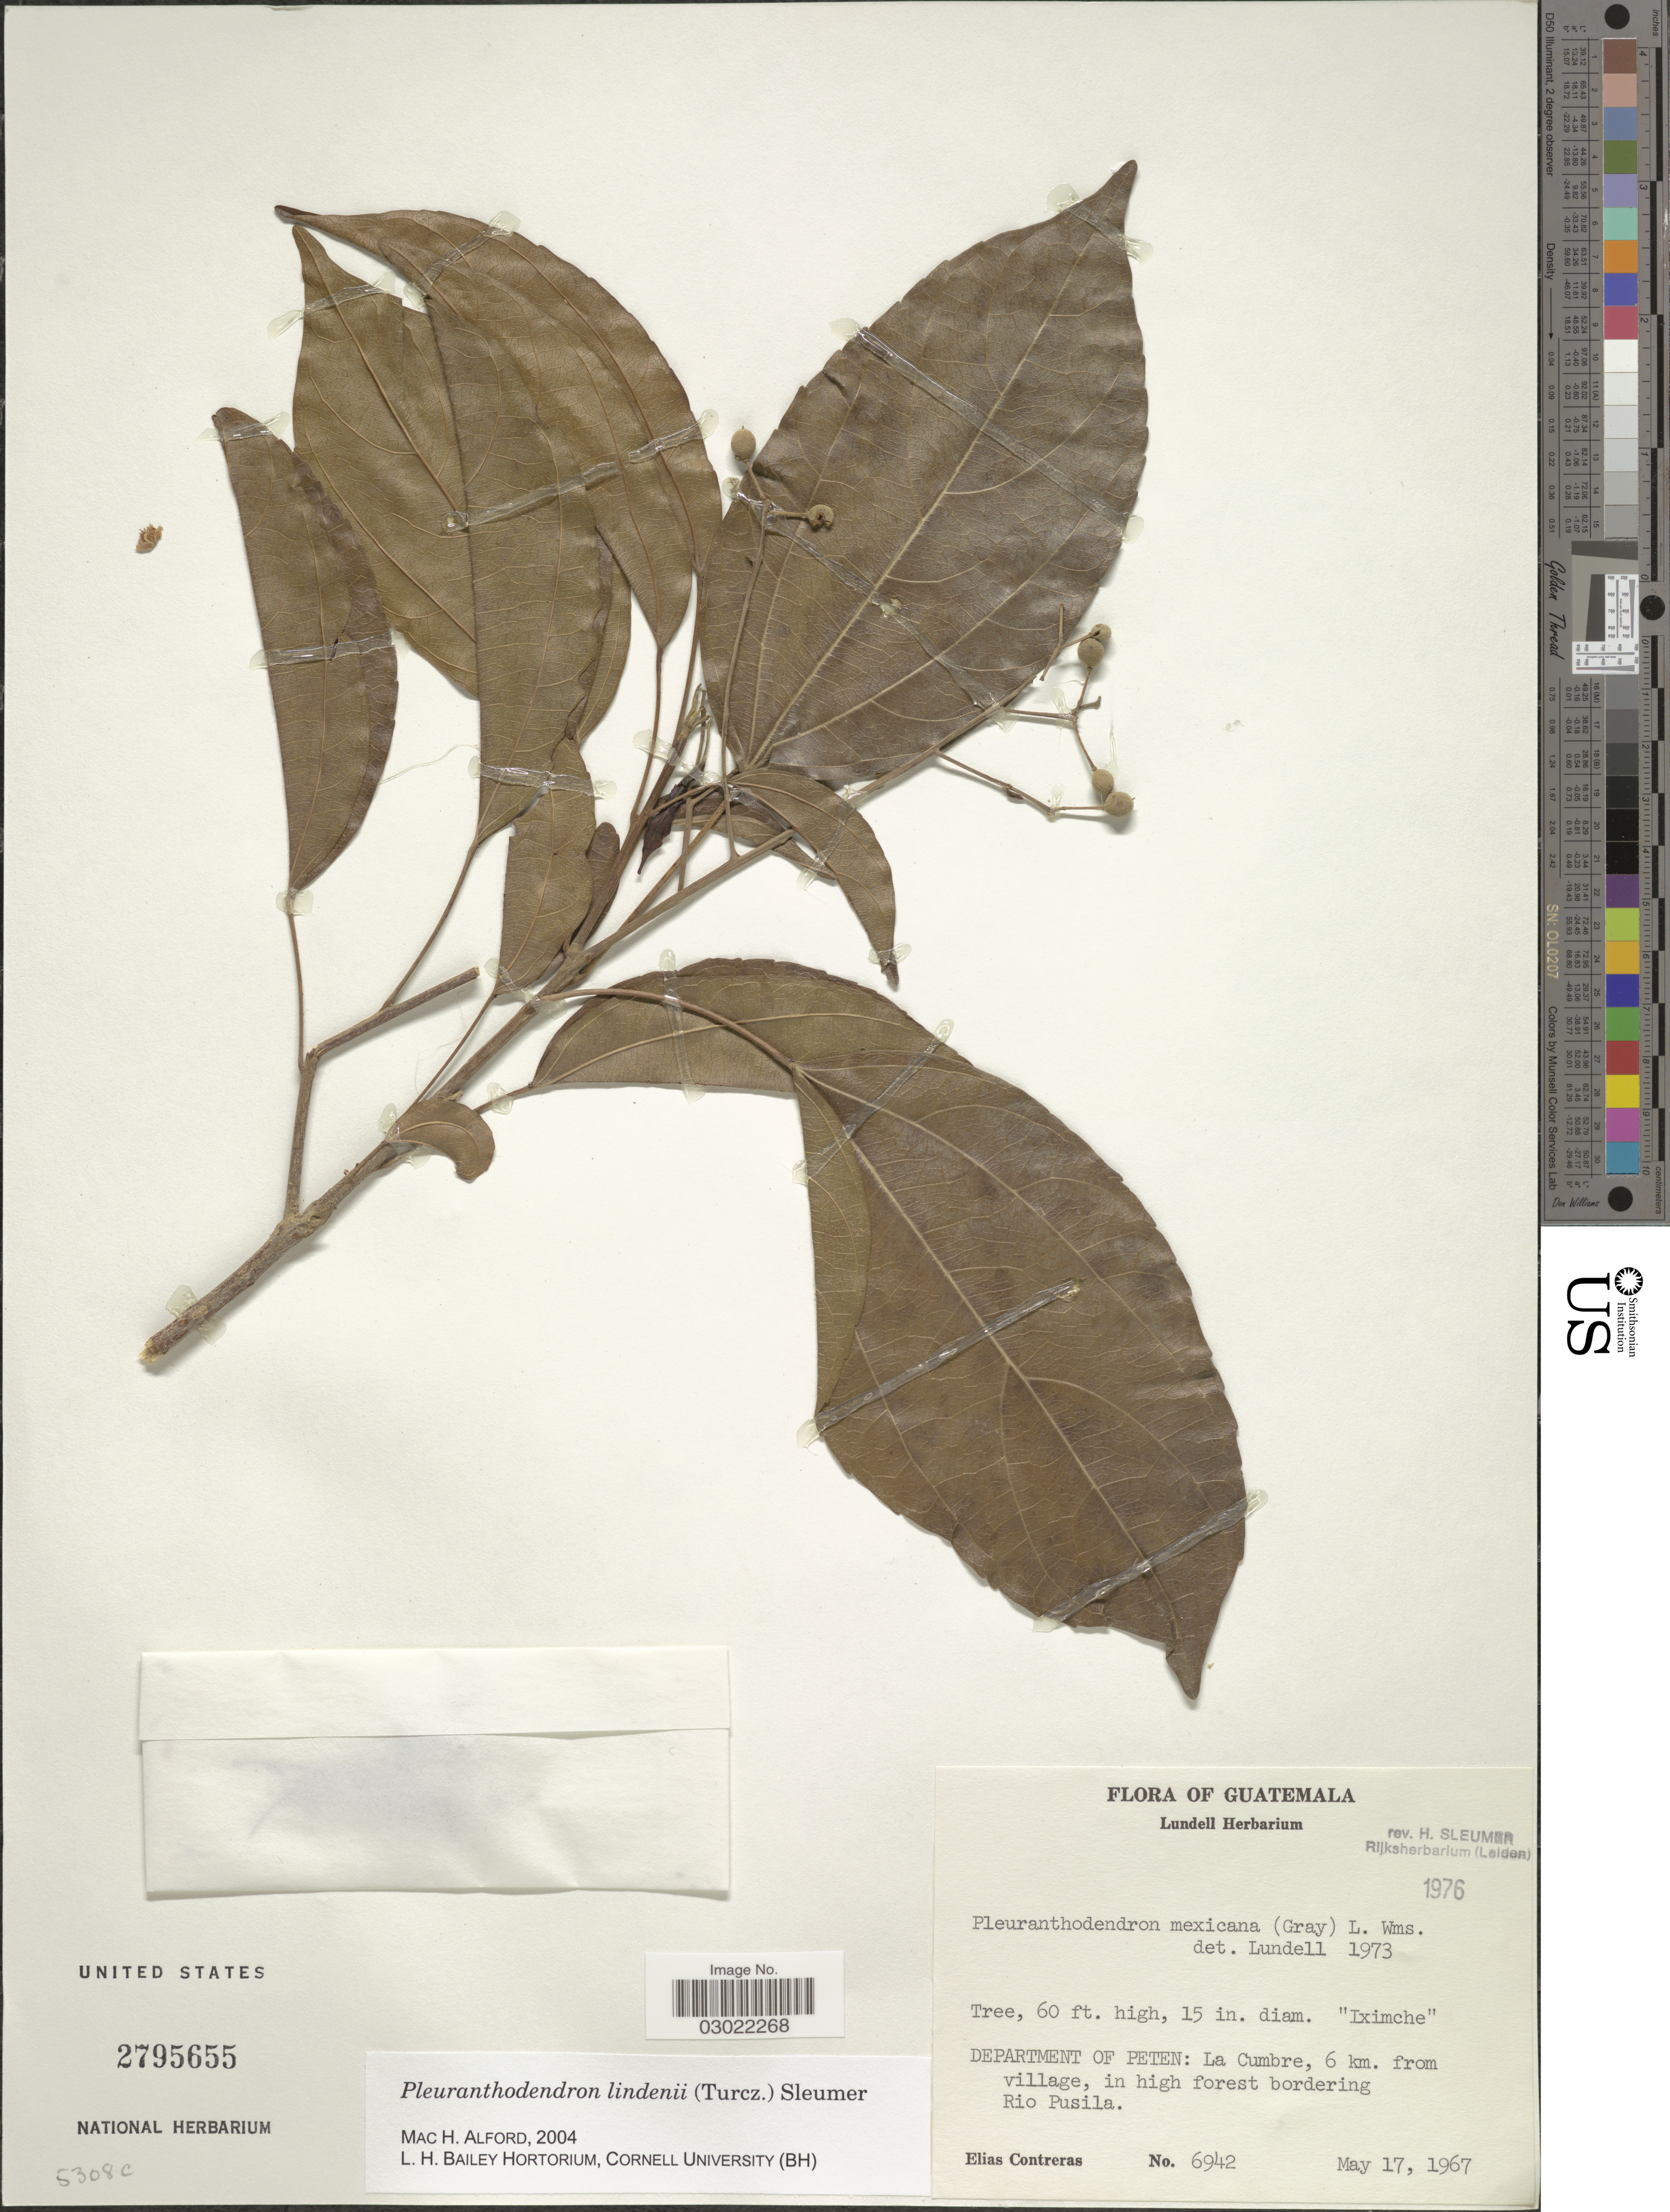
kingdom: Plantae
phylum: Tracheophyta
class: Magnoliopsida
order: Malpighiales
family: Salicaceae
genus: Pleuranthodendron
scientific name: Pleuranthodendron lindenii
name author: (Turcz.) Sleumer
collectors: E. Contreras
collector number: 6942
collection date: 1967-05-17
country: Guatemala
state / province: El Petén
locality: Department of Peten: La Cumbre, 6 km. from village, in high forest bordering Rio Pusila.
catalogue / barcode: US 2795655